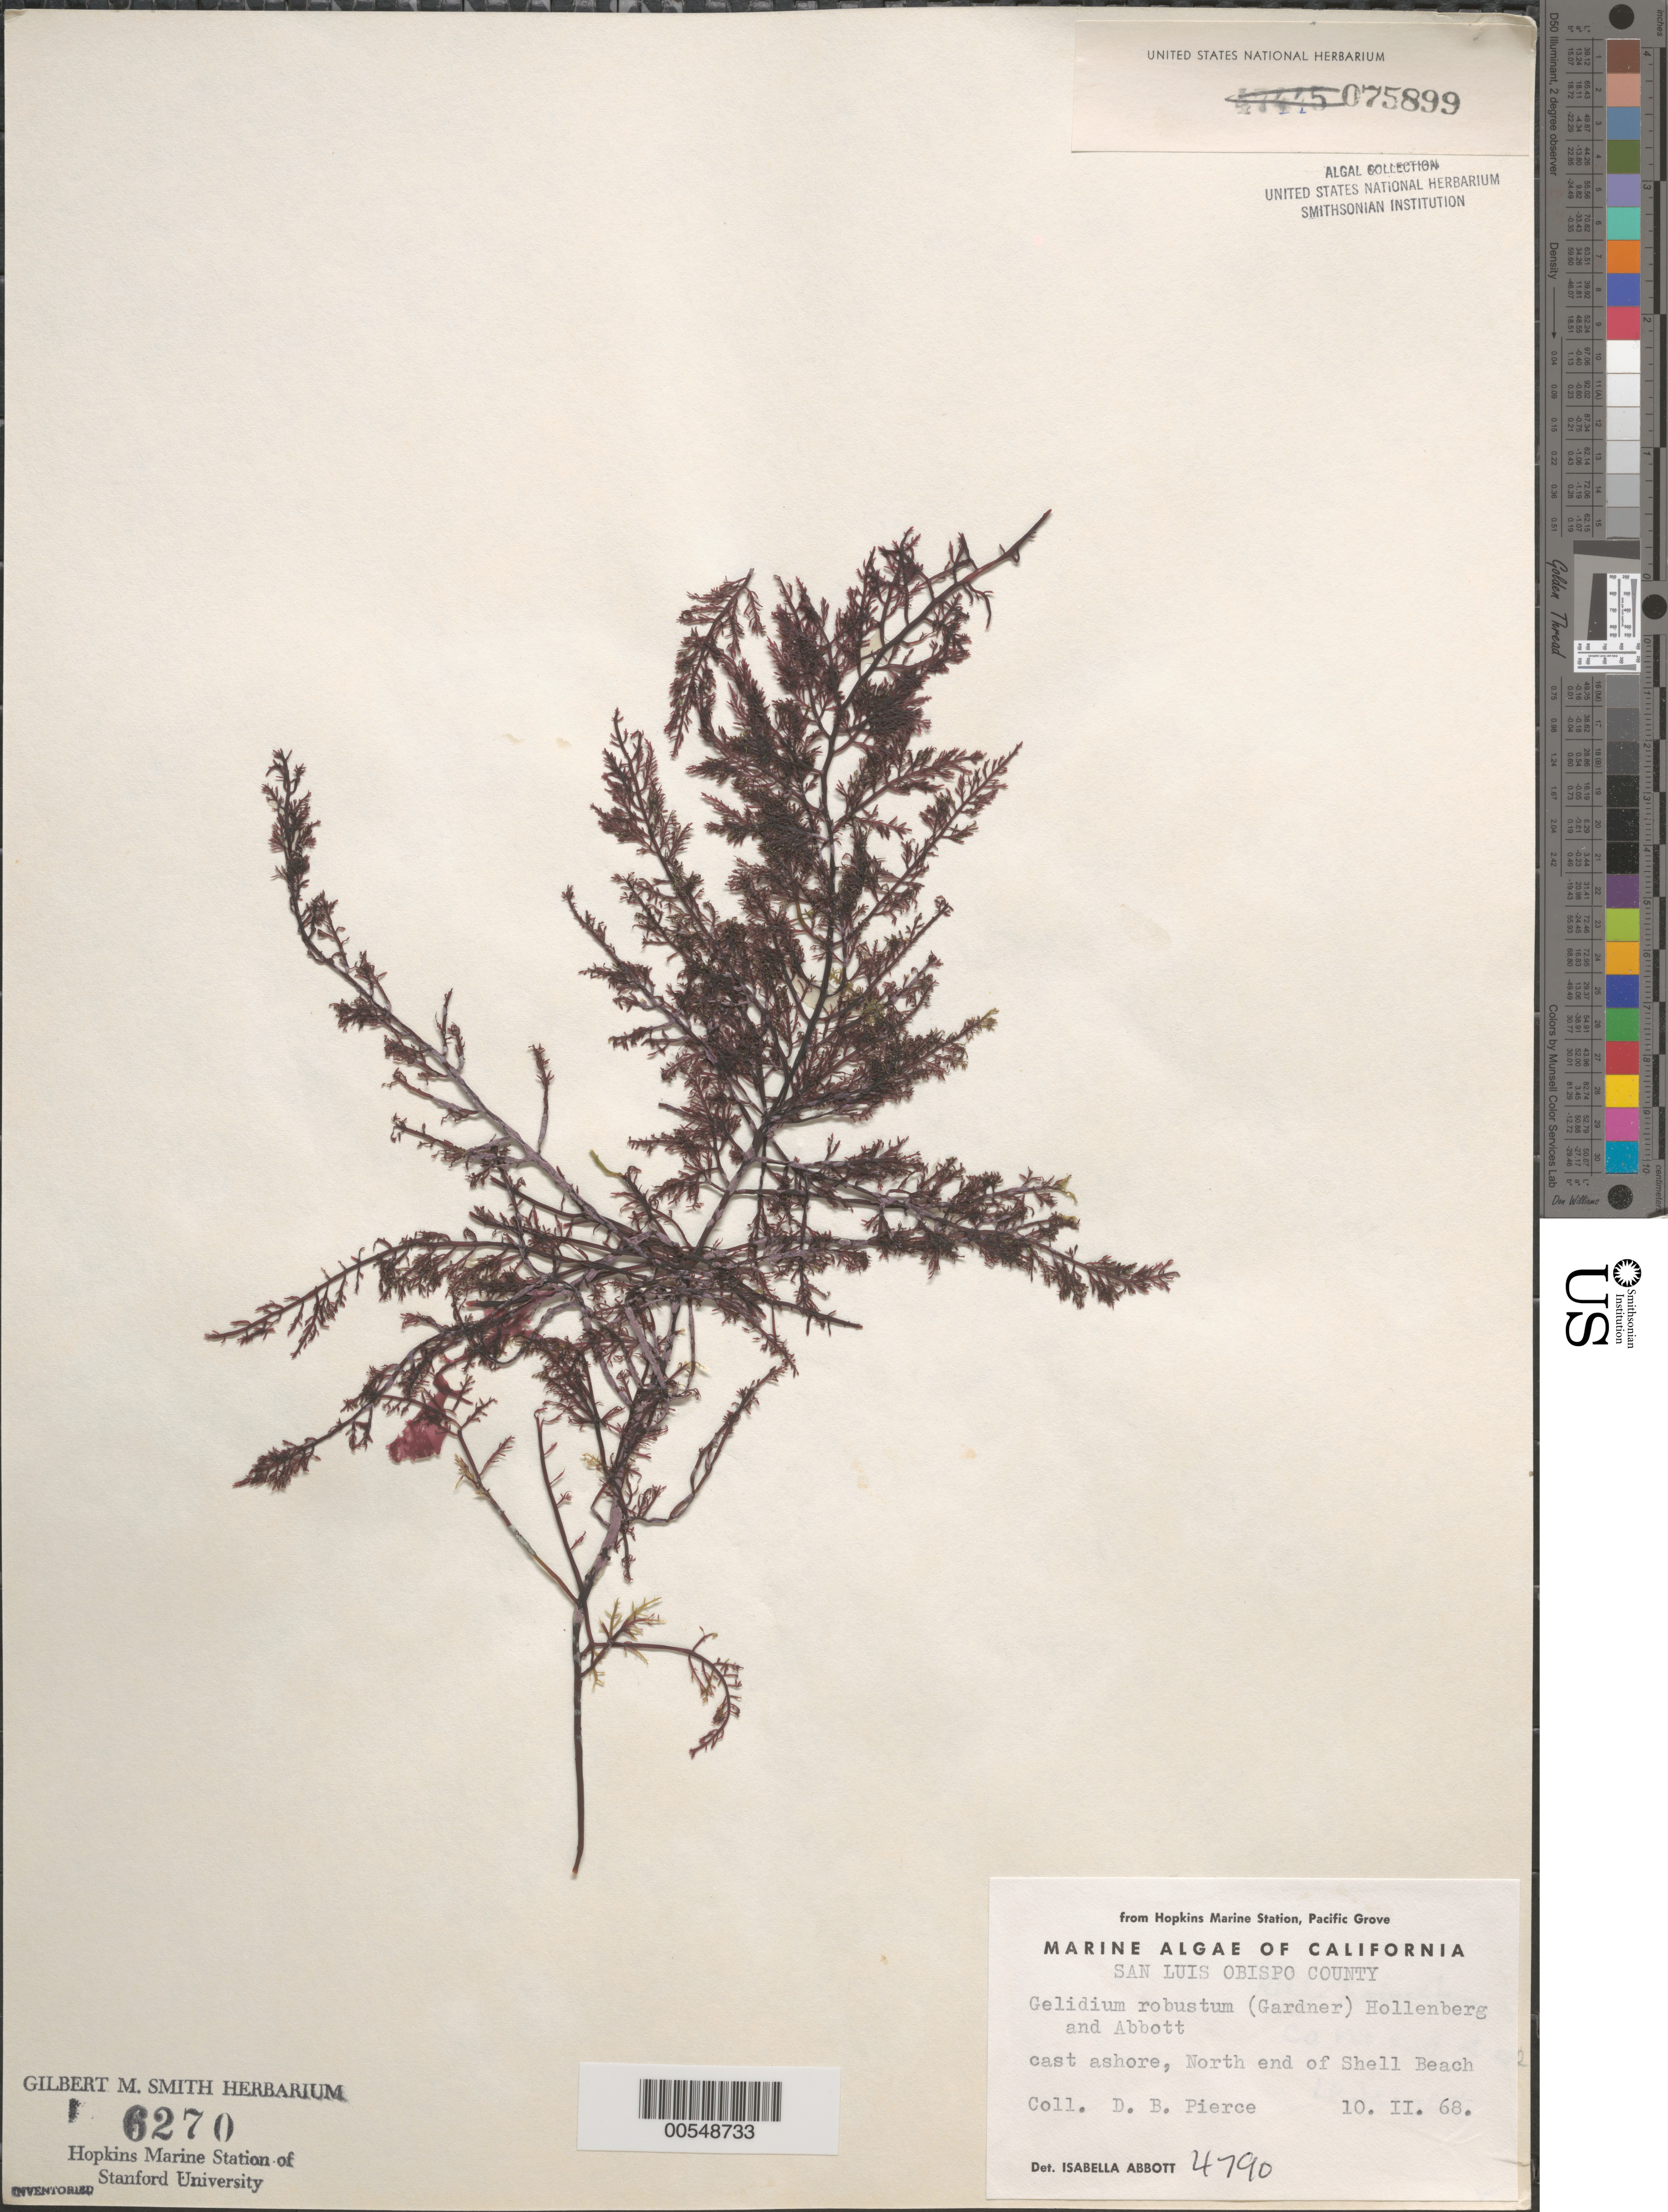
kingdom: Plantae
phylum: Rhodophyta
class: Florideophyceae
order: Gelidiales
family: Gelidiaceae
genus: Gelidium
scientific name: Gelidium robustum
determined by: Abbott, Isabella A.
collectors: D. Pierce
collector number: IAA 4790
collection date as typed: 10 Feb 1968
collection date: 1968-02-10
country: United States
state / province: California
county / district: San Luis Obispo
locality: Shell Beach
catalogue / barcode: US 75899